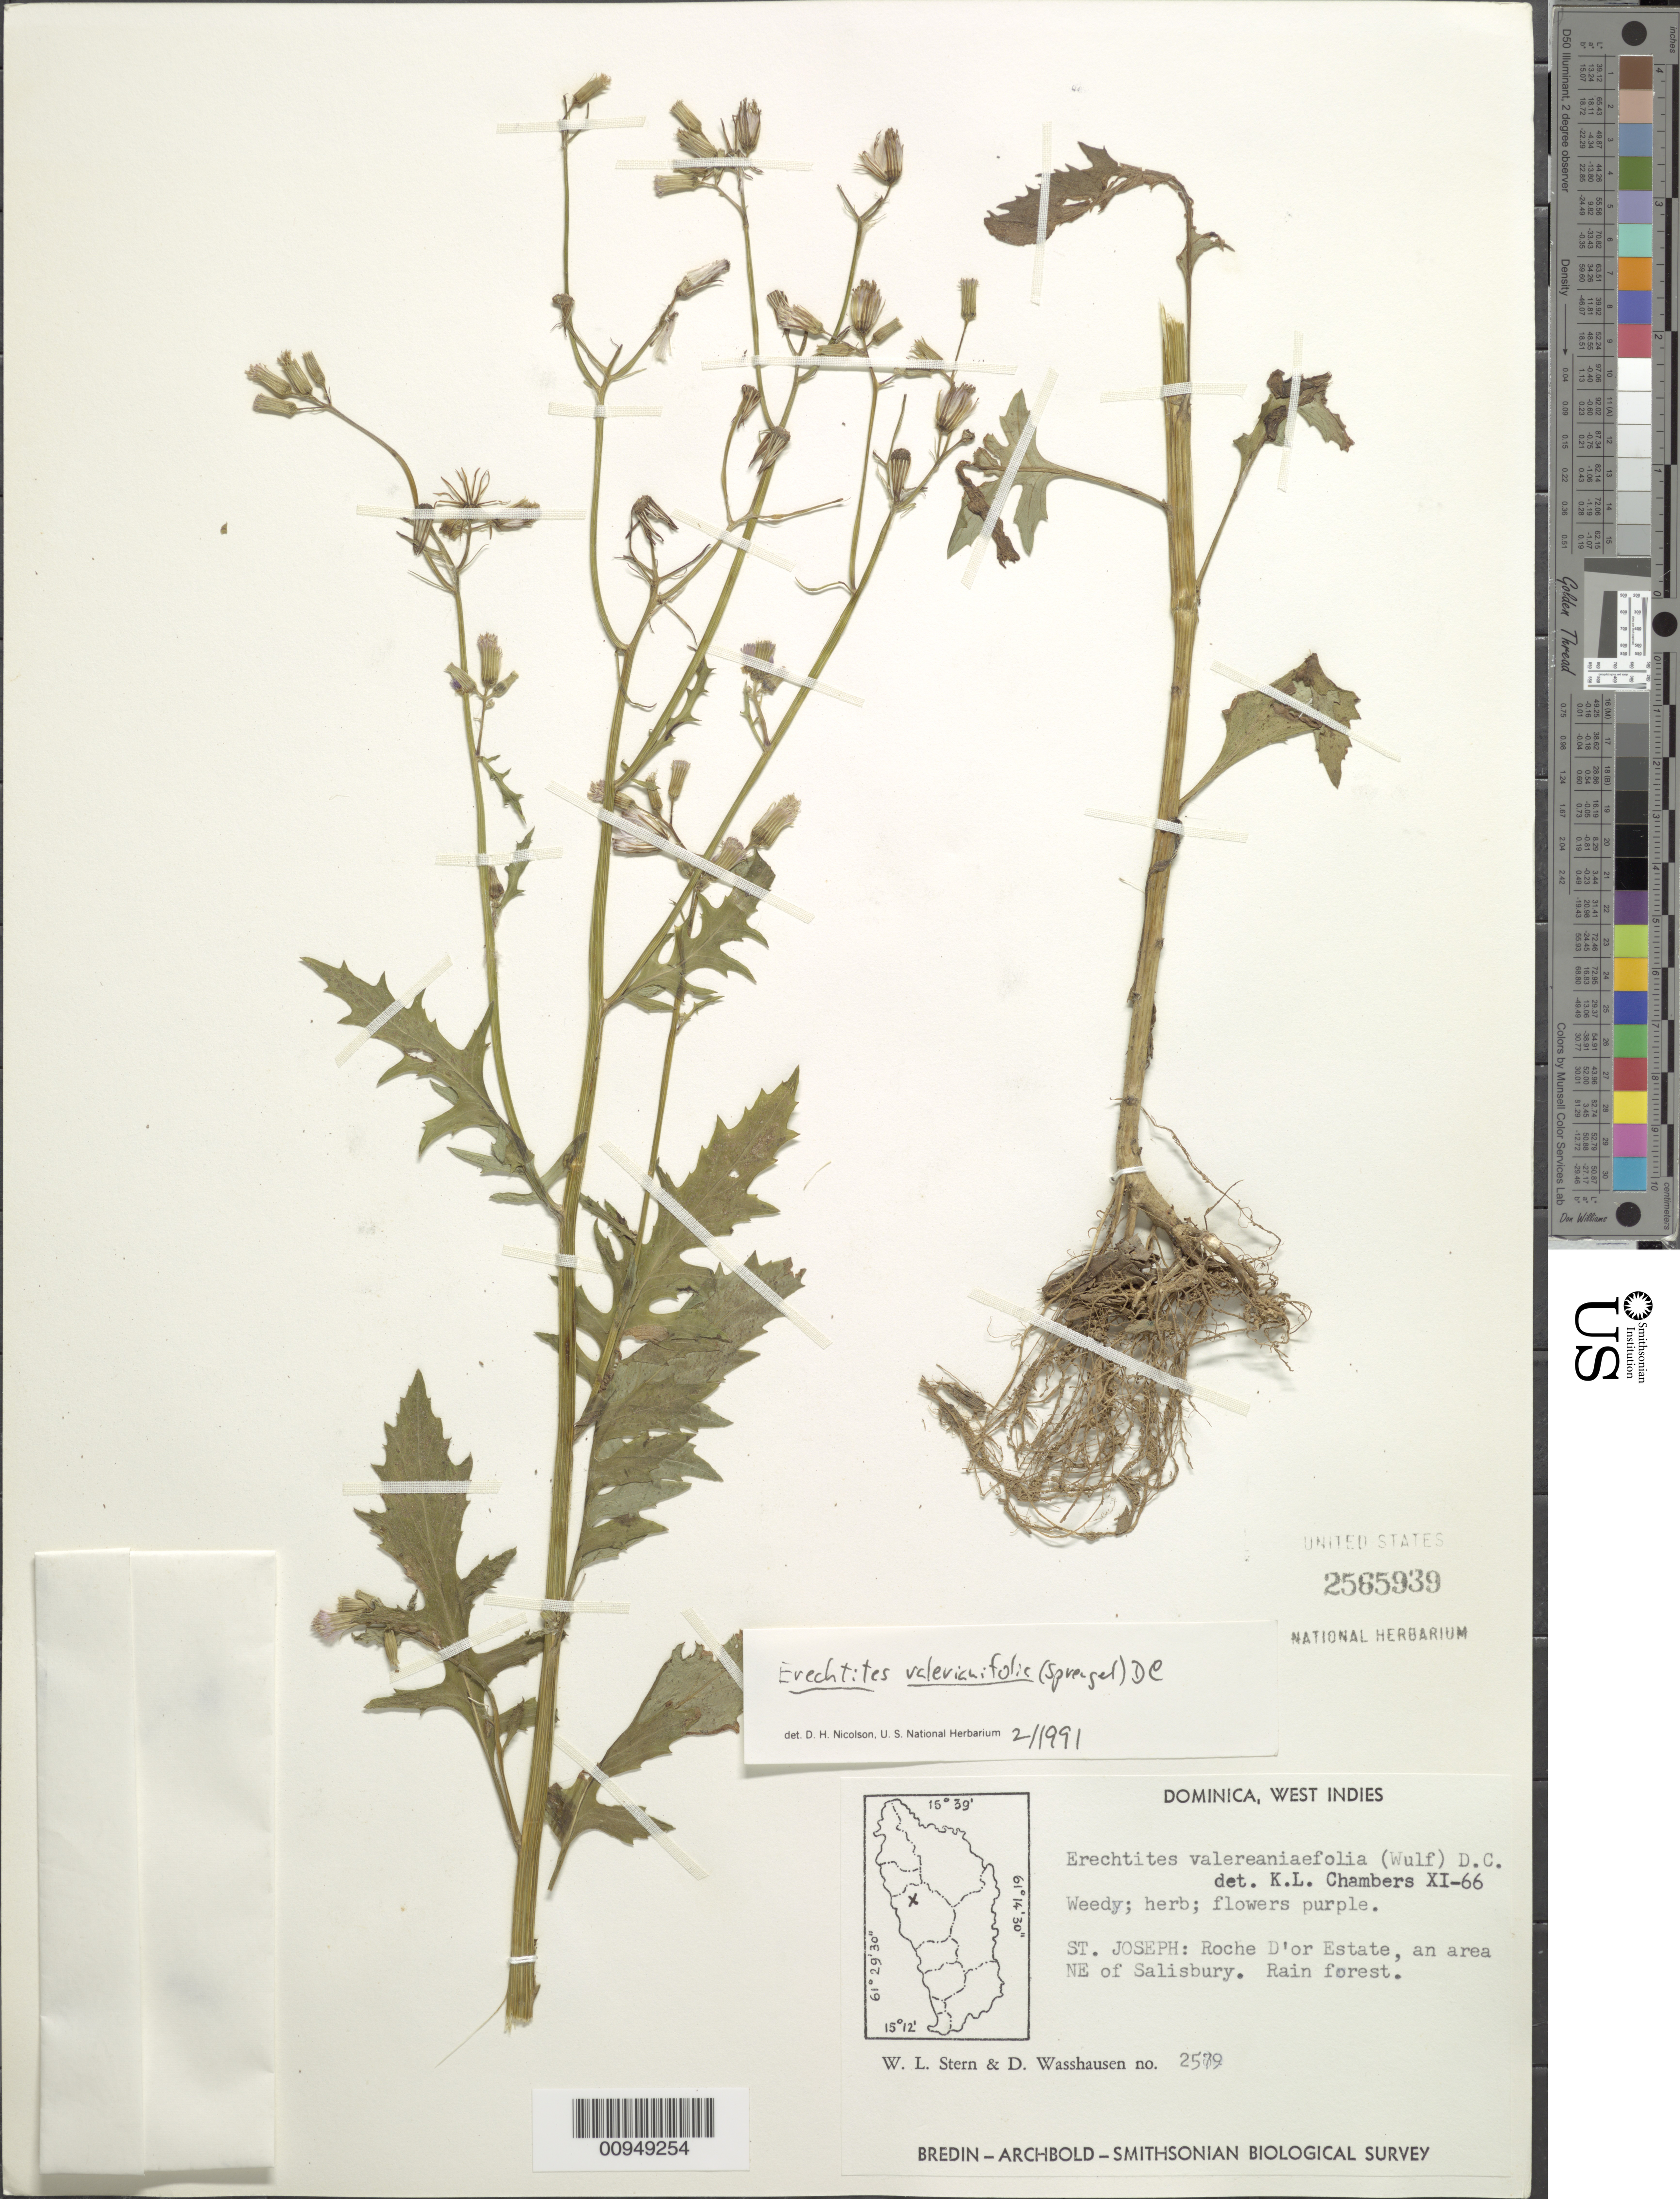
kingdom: Plantae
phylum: Tracheophyta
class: Magnoliopsida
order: Asterales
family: Asteraceae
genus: Erechtites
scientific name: Erechtites valerianifolius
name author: (Link ex Spreng.) DC.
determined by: Nicolson, Dan H.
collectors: W. L. Stern & D. C. Wasshausen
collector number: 2579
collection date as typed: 01 Aug 1966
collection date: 1966-08-01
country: Dominica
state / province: St. Joseph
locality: Roche D'or Estate, an area NE of Salisbury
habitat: Rainforest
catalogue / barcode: US 2565939